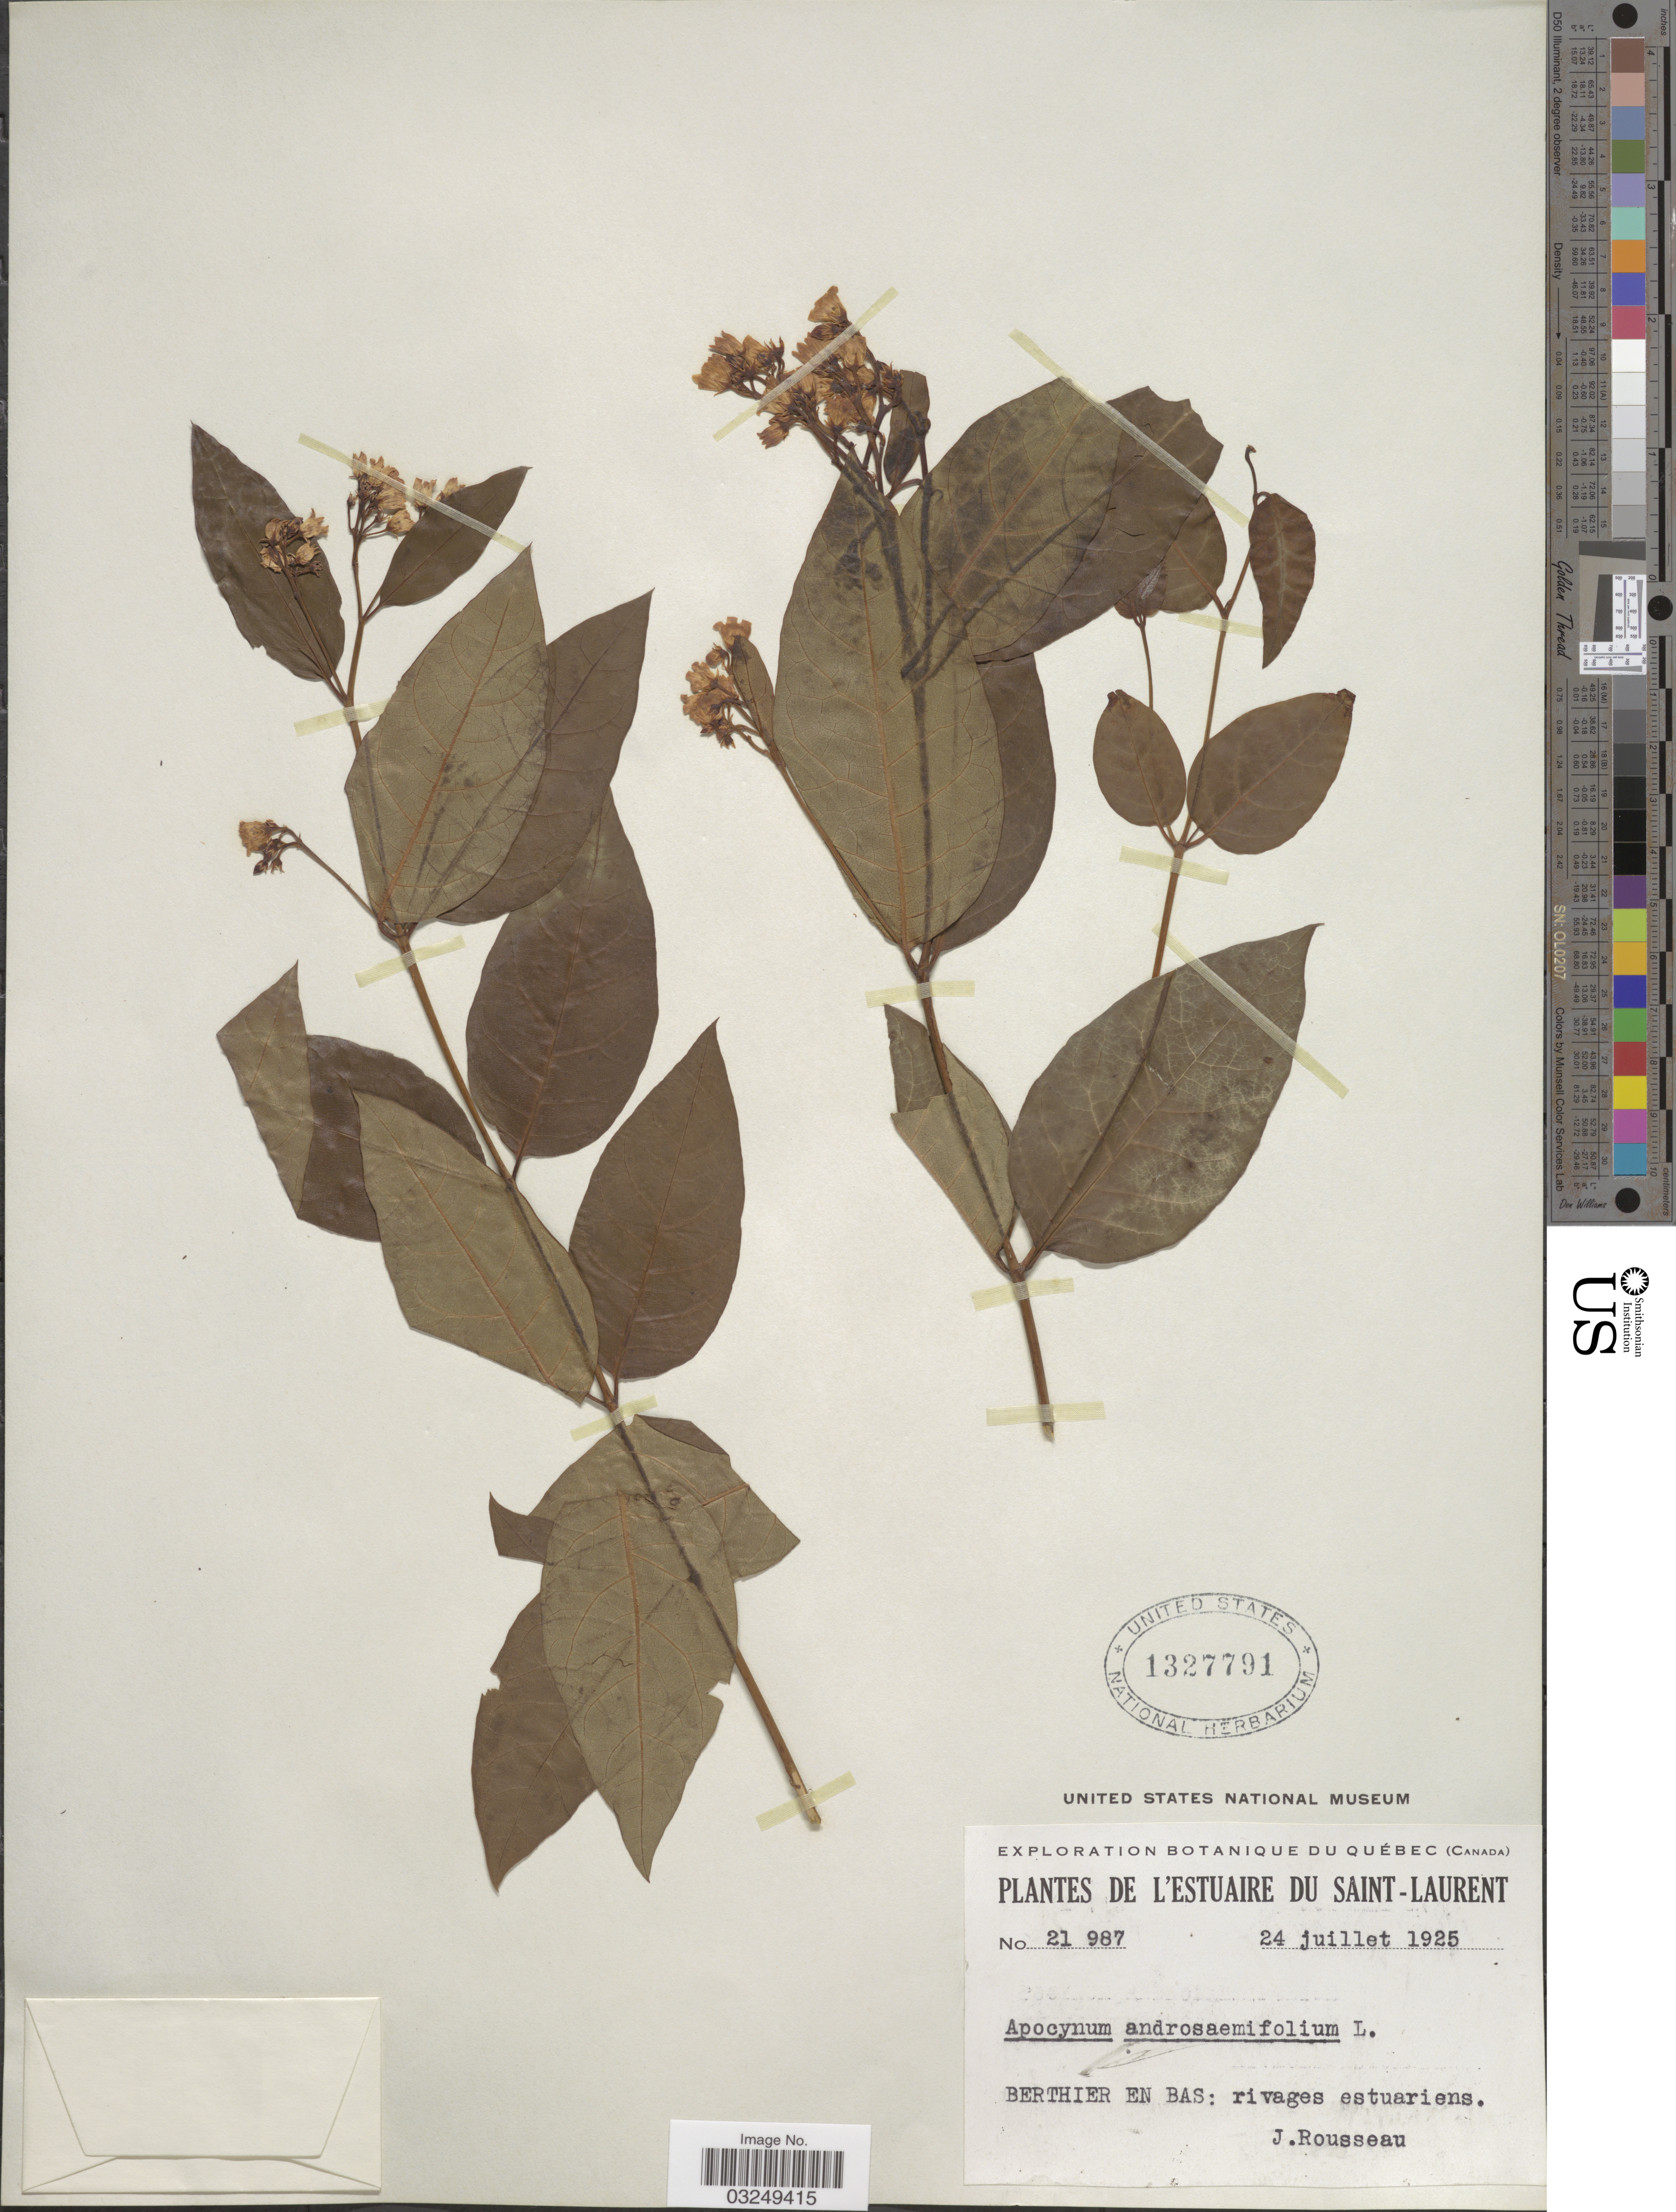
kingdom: Plantae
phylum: Tracheophyta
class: Magnoliopsida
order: Gentianales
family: Apocynaceae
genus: Apocynum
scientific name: Apocynum androsaemifolium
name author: L.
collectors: J. Rosseau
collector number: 21987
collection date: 1925-07-24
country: Canada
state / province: Quebec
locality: L'Estuaire du Saint-Laurent. Berthier en Bas: rivages estuariens.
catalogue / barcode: US 1327791